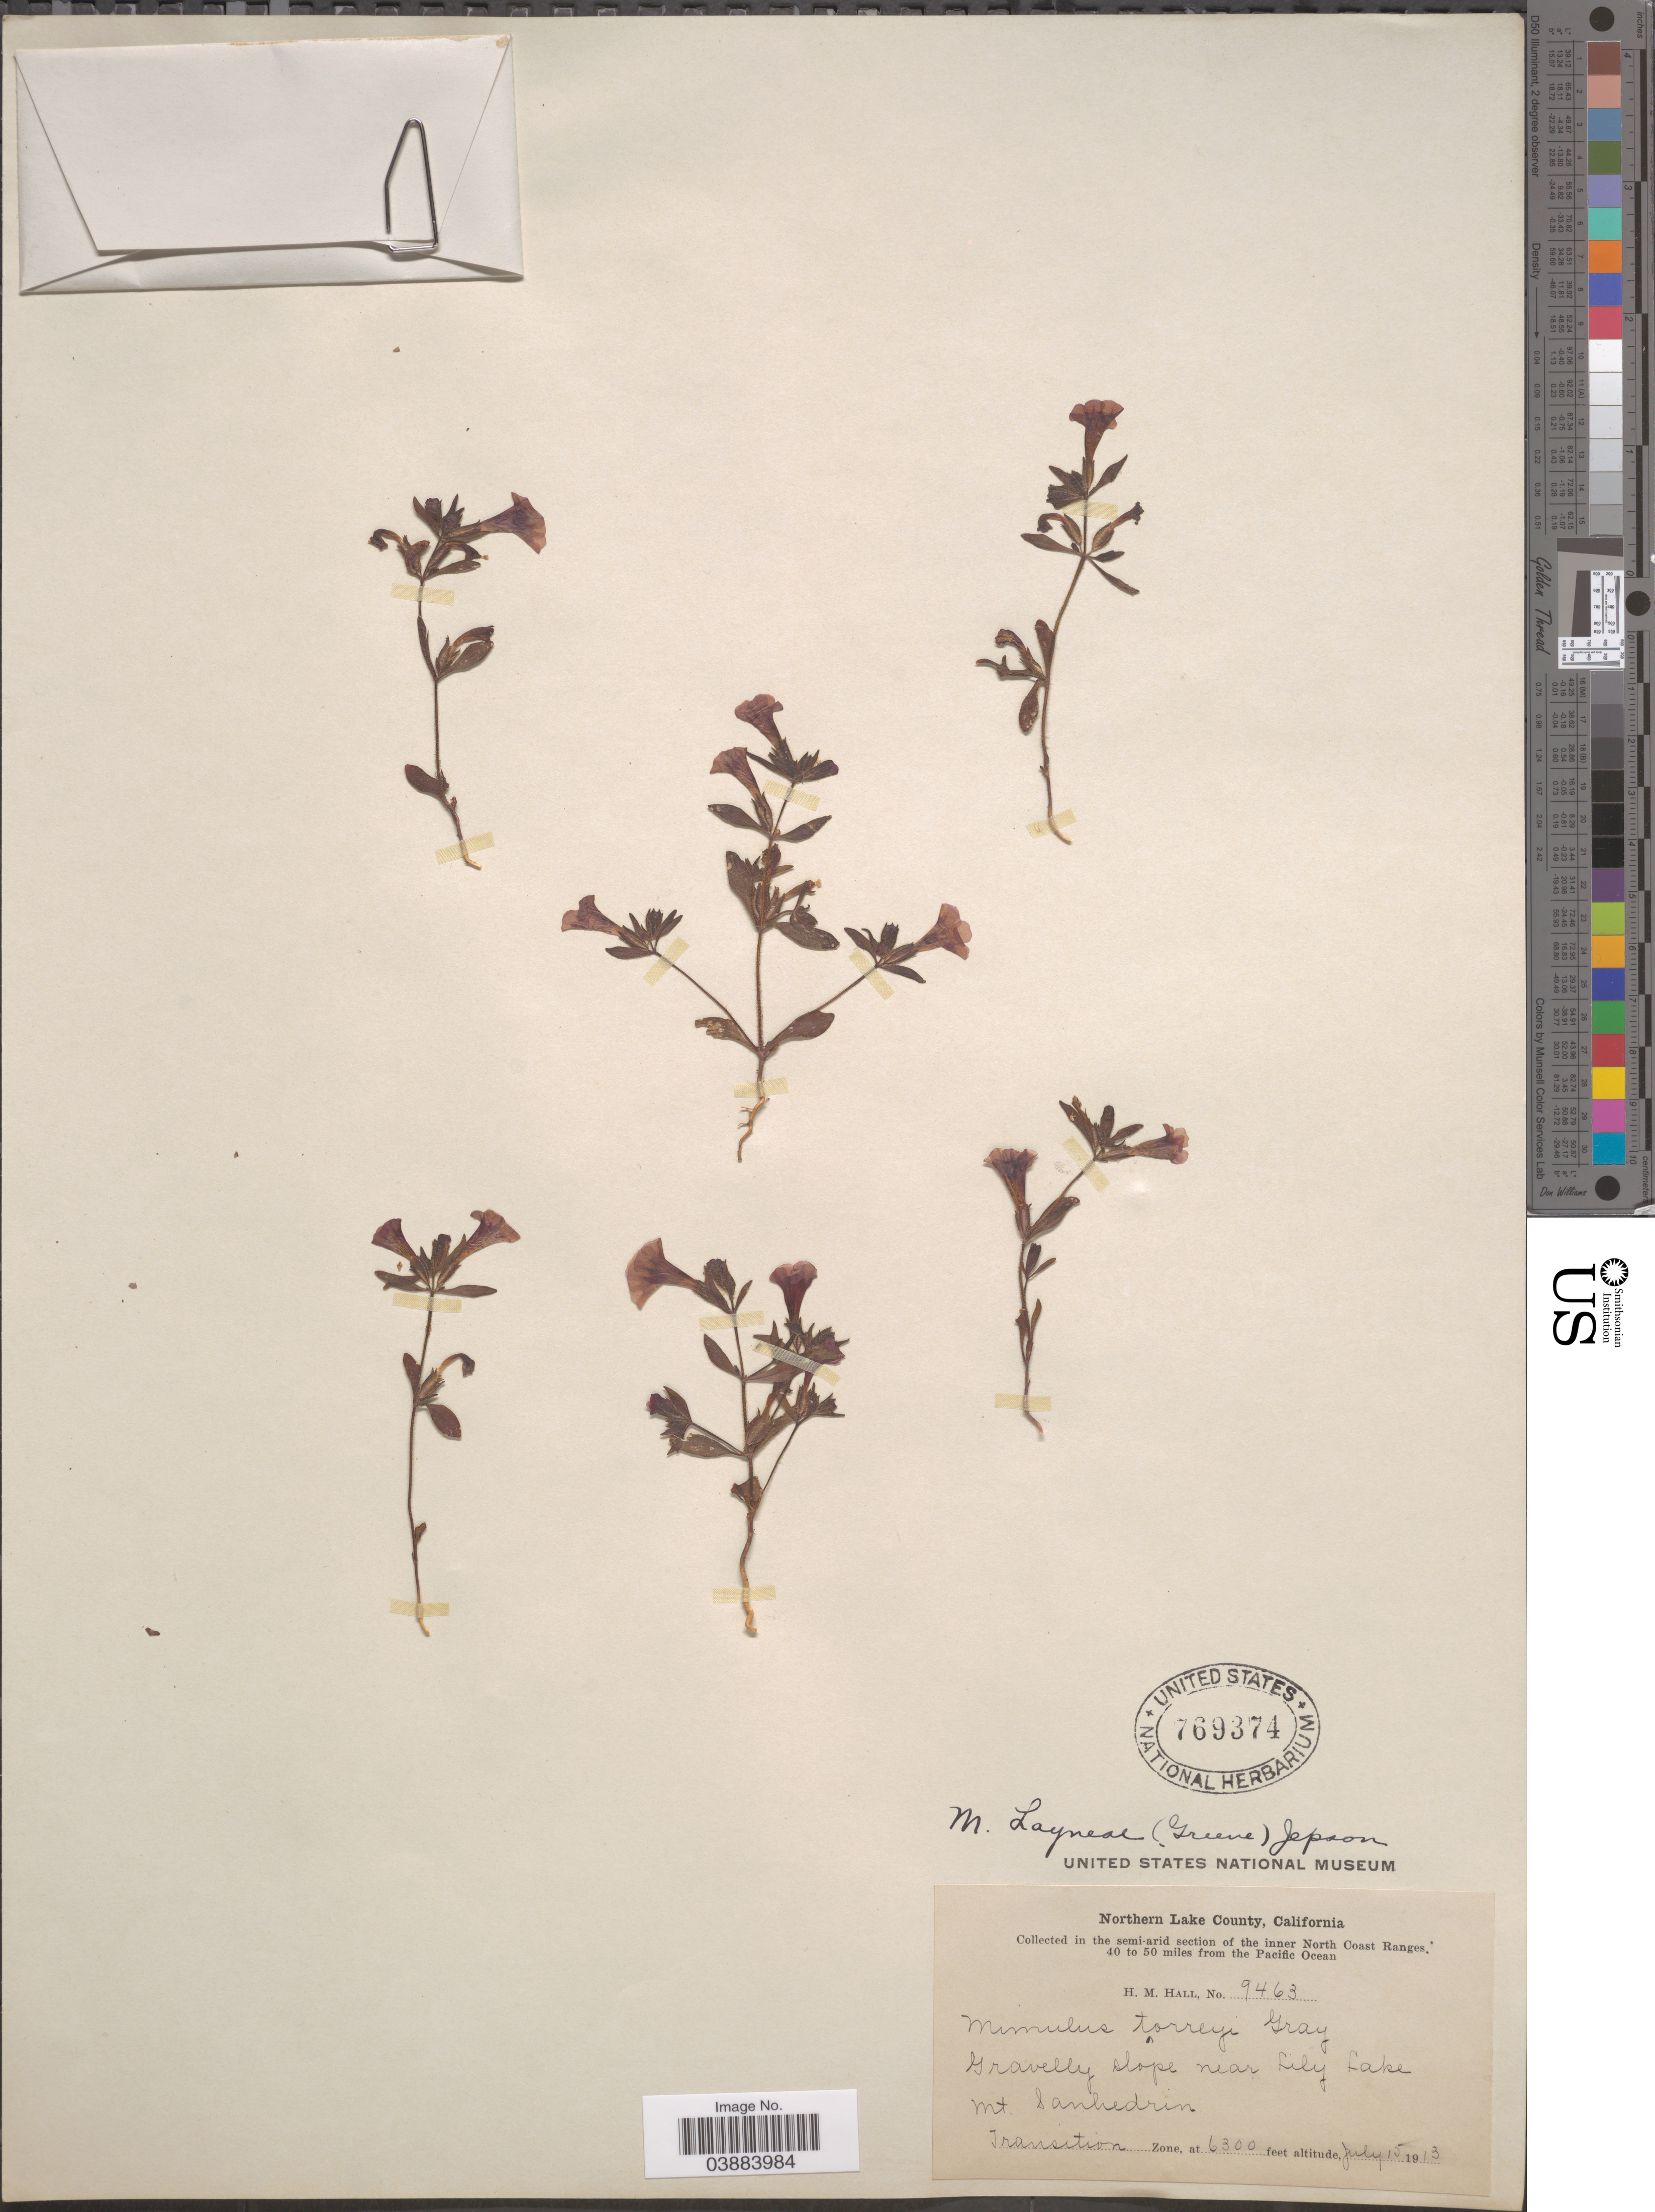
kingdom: Plantae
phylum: Tracheophyta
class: Magnoliopsida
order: Lamiales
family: Phrymaceae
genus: Eunanus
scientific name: Eunanus layneae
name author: Greene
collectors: H. M. Hall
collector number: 9463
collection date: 1913-07-15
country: United States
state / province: California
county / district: Lake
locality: Northern Lake County. In the semi-arid section of the inner North Coast Ranges. 40 to 50 miles from the Pacific Ocean. Gravelly slope near Lily Lake Mt. Sanhedrin. Transition Zone.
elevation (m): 1920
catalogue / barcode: US 769374